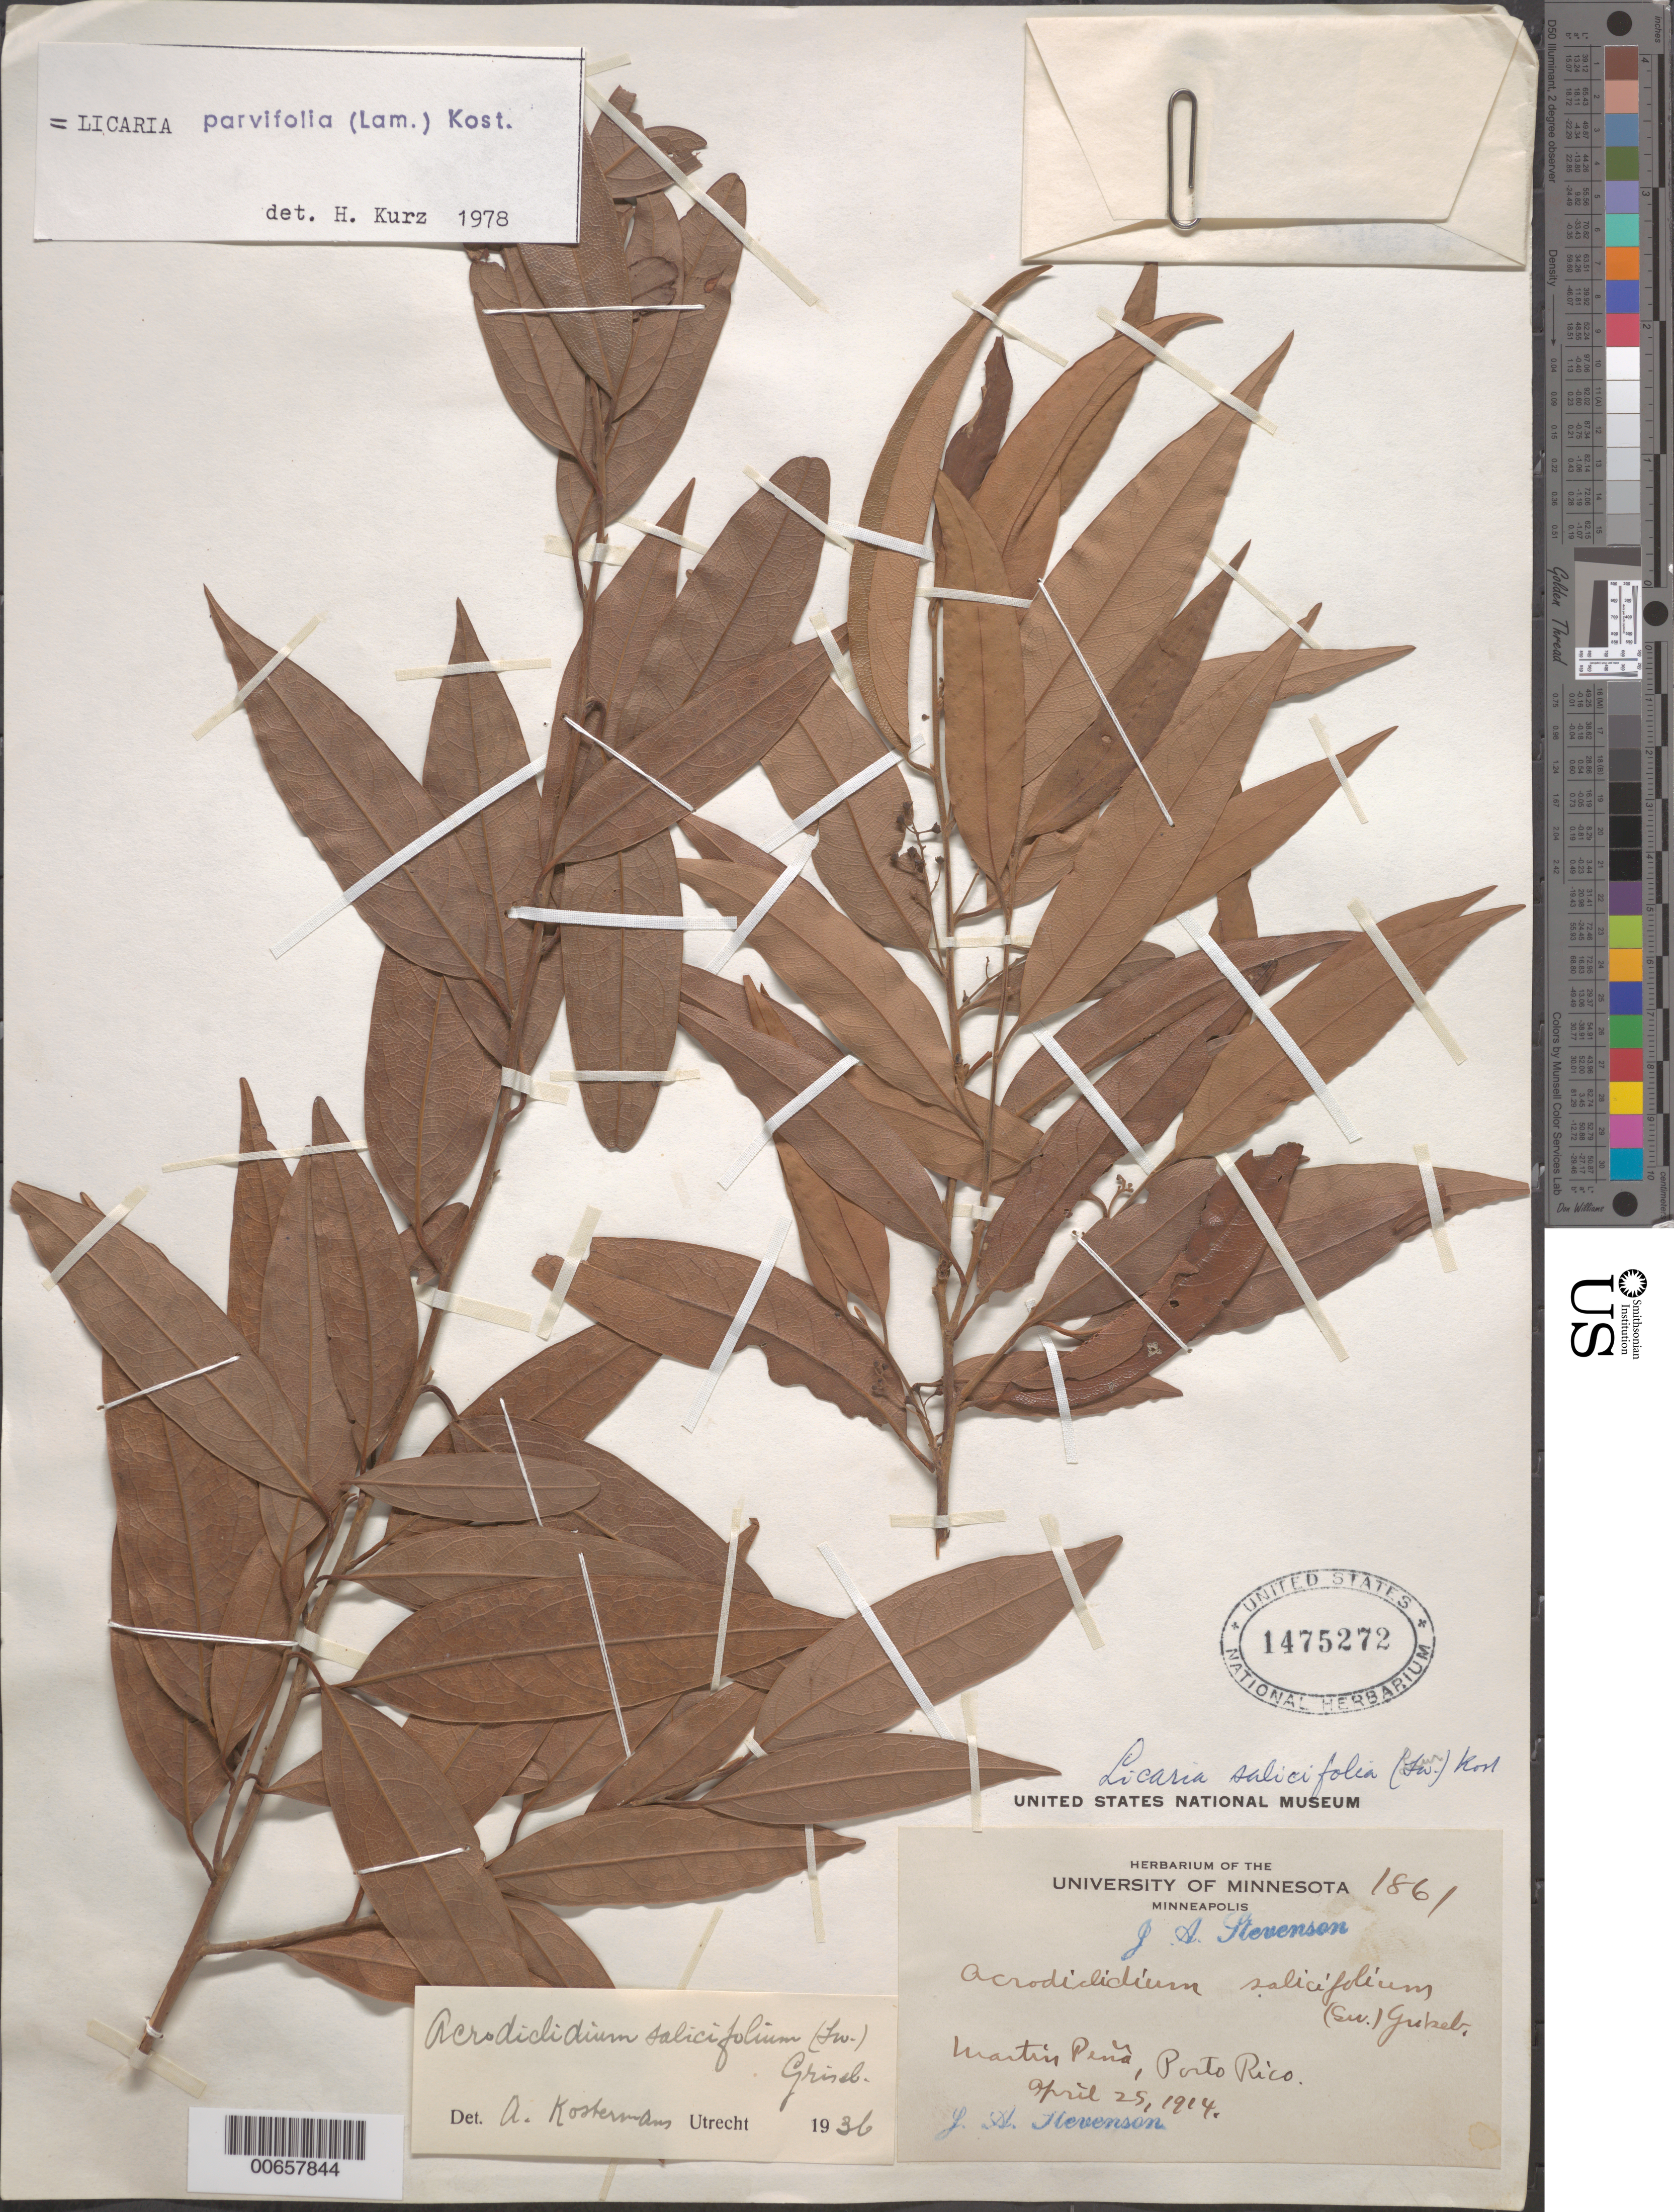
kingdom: Plantae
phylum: Tracheophyta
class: Magnoliopsida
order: Laurales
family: Lauraceae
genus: Licaria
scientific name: Licaria parvifolia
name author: (Lam.) Kosterm. ex León & Alain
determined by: Kurz, H.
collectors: J. Stevenson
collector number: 1861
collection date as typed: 25 Apr 1914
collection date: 1914-04-25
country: Puerto Rico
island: Greater Antilles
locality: Martin Pena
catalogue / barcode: US 1475272